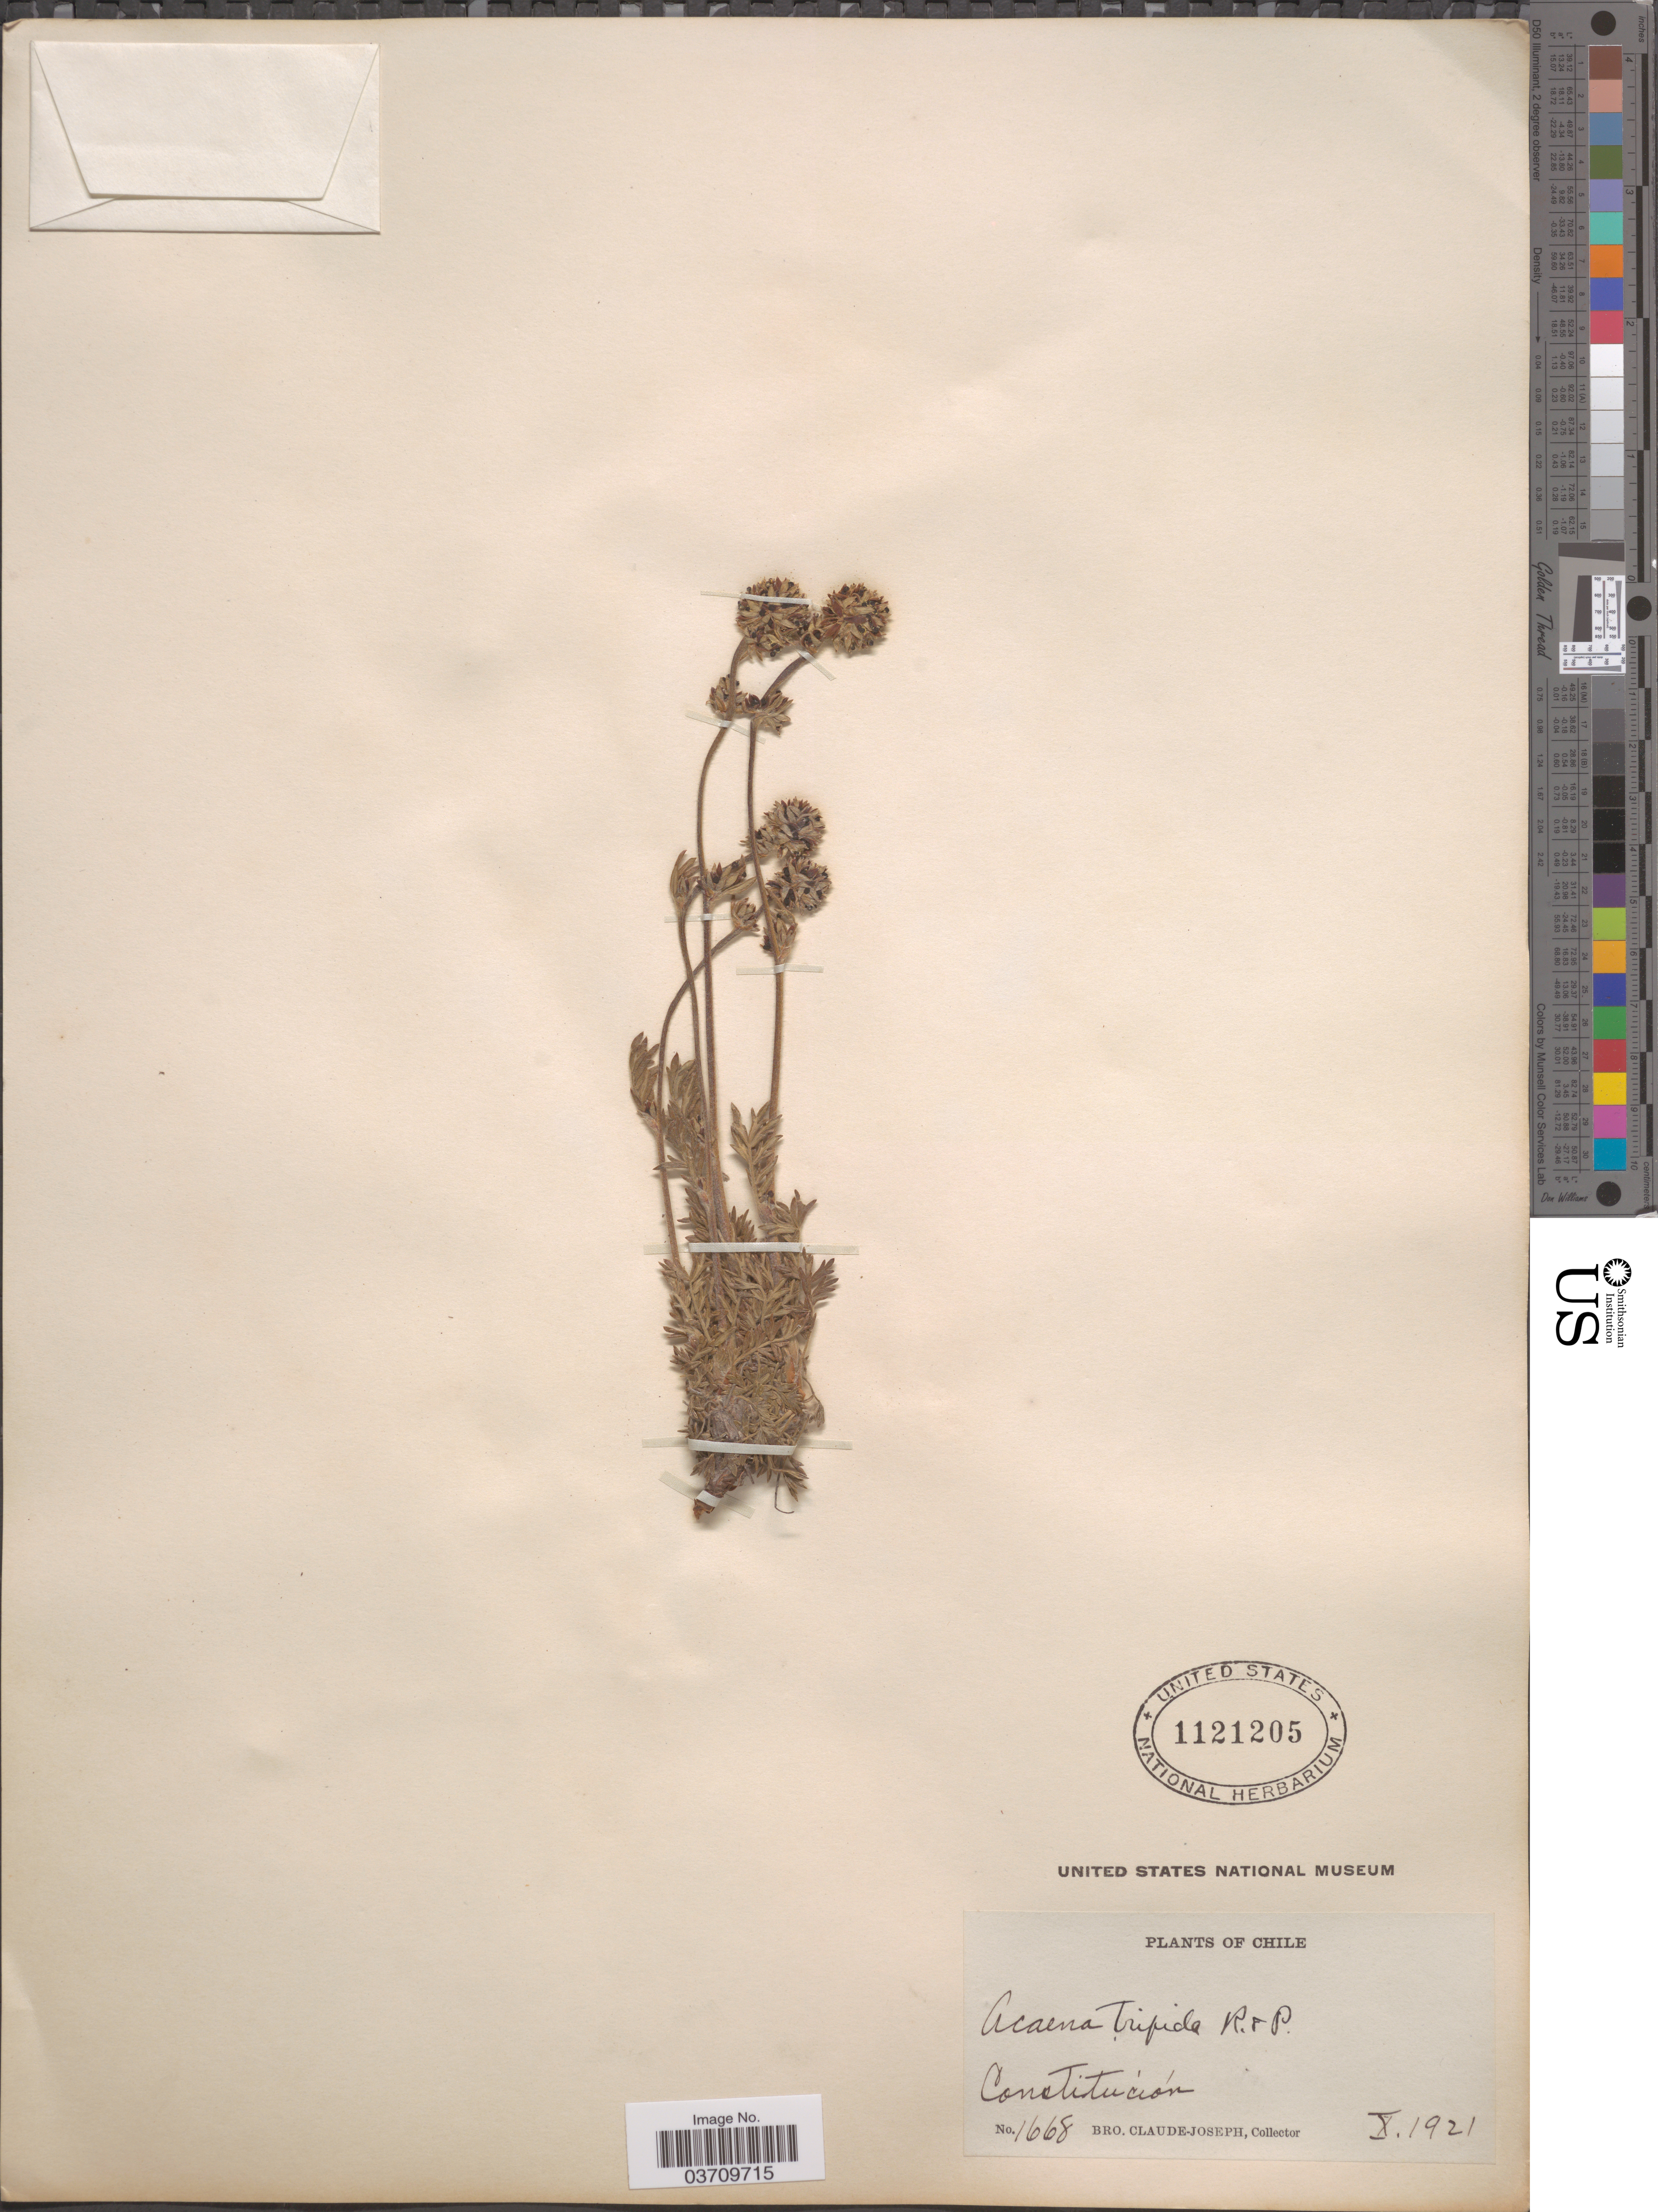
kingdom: Plantae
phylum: Tracheophyta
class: Magnoliopsida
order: Rosales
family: Rosaceae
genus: Acaena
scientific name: Acaena trifida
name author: Ruiz & Pav.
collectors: Bro. Claude-Joseph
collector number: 1668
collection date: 1921-10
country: Chile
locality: Constitución.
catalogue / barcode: US 1121205